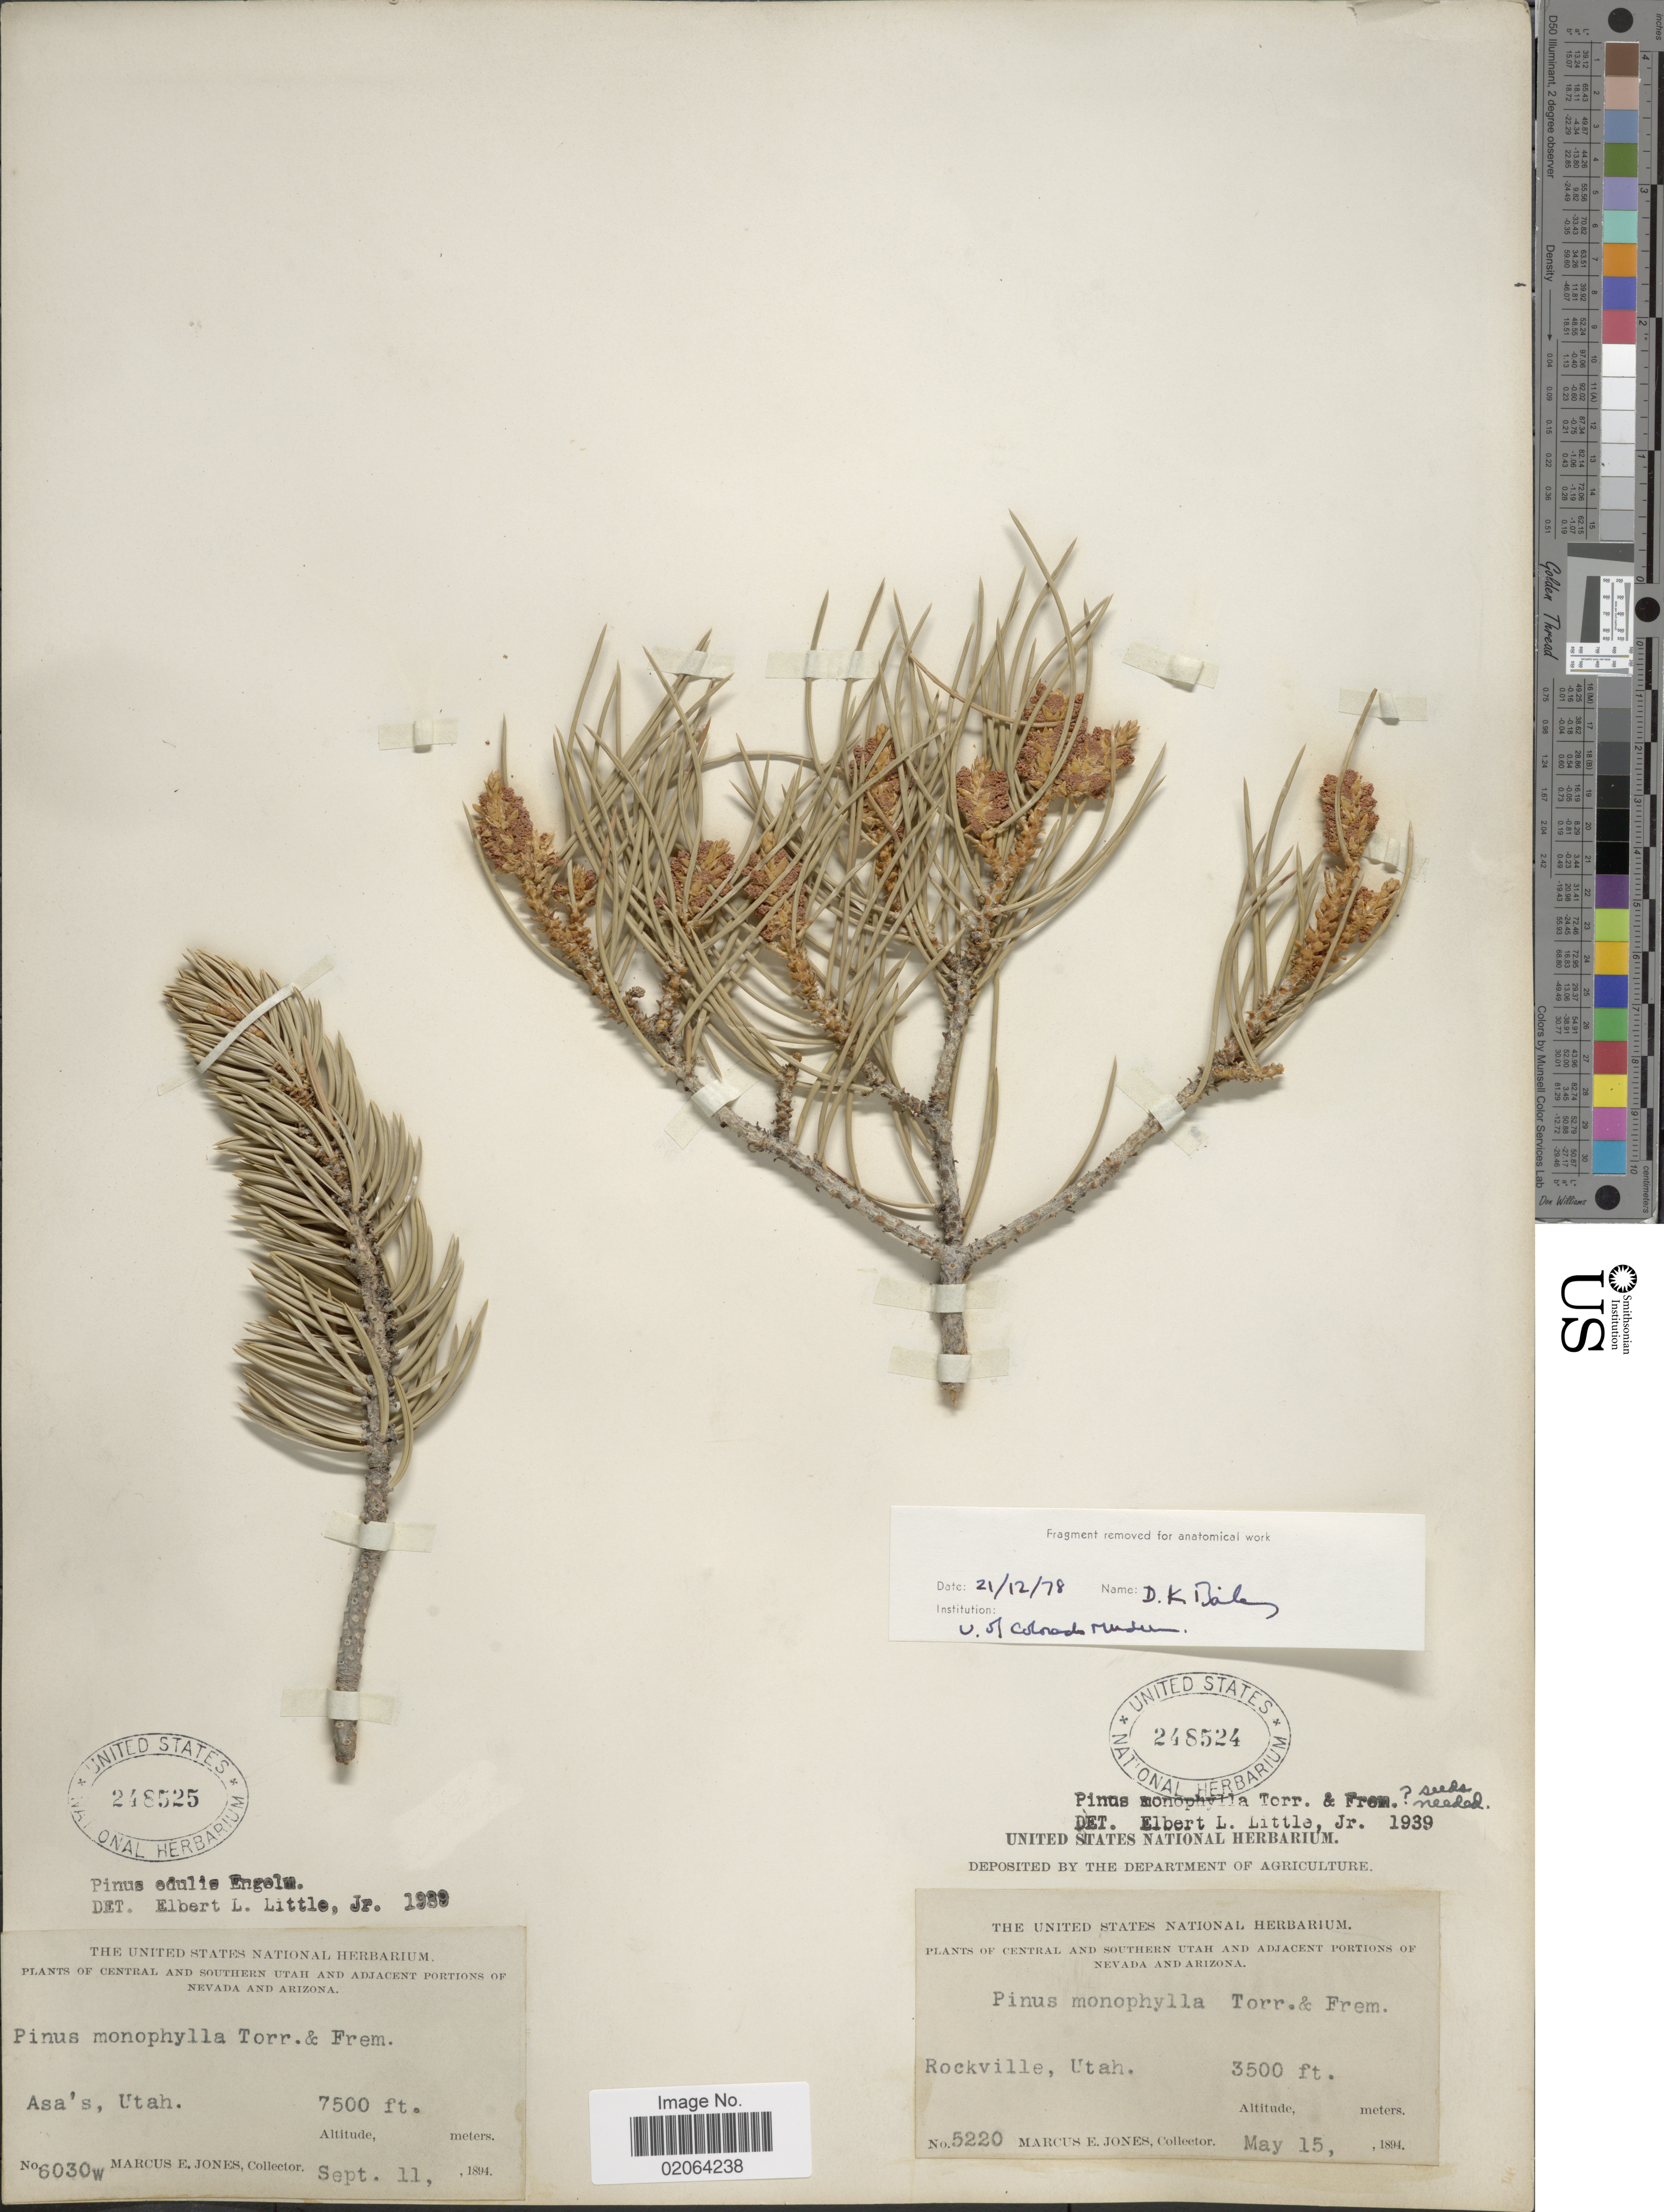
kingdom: Plantae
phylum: Tracheophyta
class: Pinopsida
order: Pinales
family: Pinaceae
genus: Pinus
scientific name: Pinus monophylla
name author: Torr. & Frém.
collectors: M. E. Jones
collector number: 5220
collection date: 1894-05-15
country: United States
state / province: Utah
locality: Rockville, Utah,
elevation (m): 1067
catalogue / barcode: US 248524-2